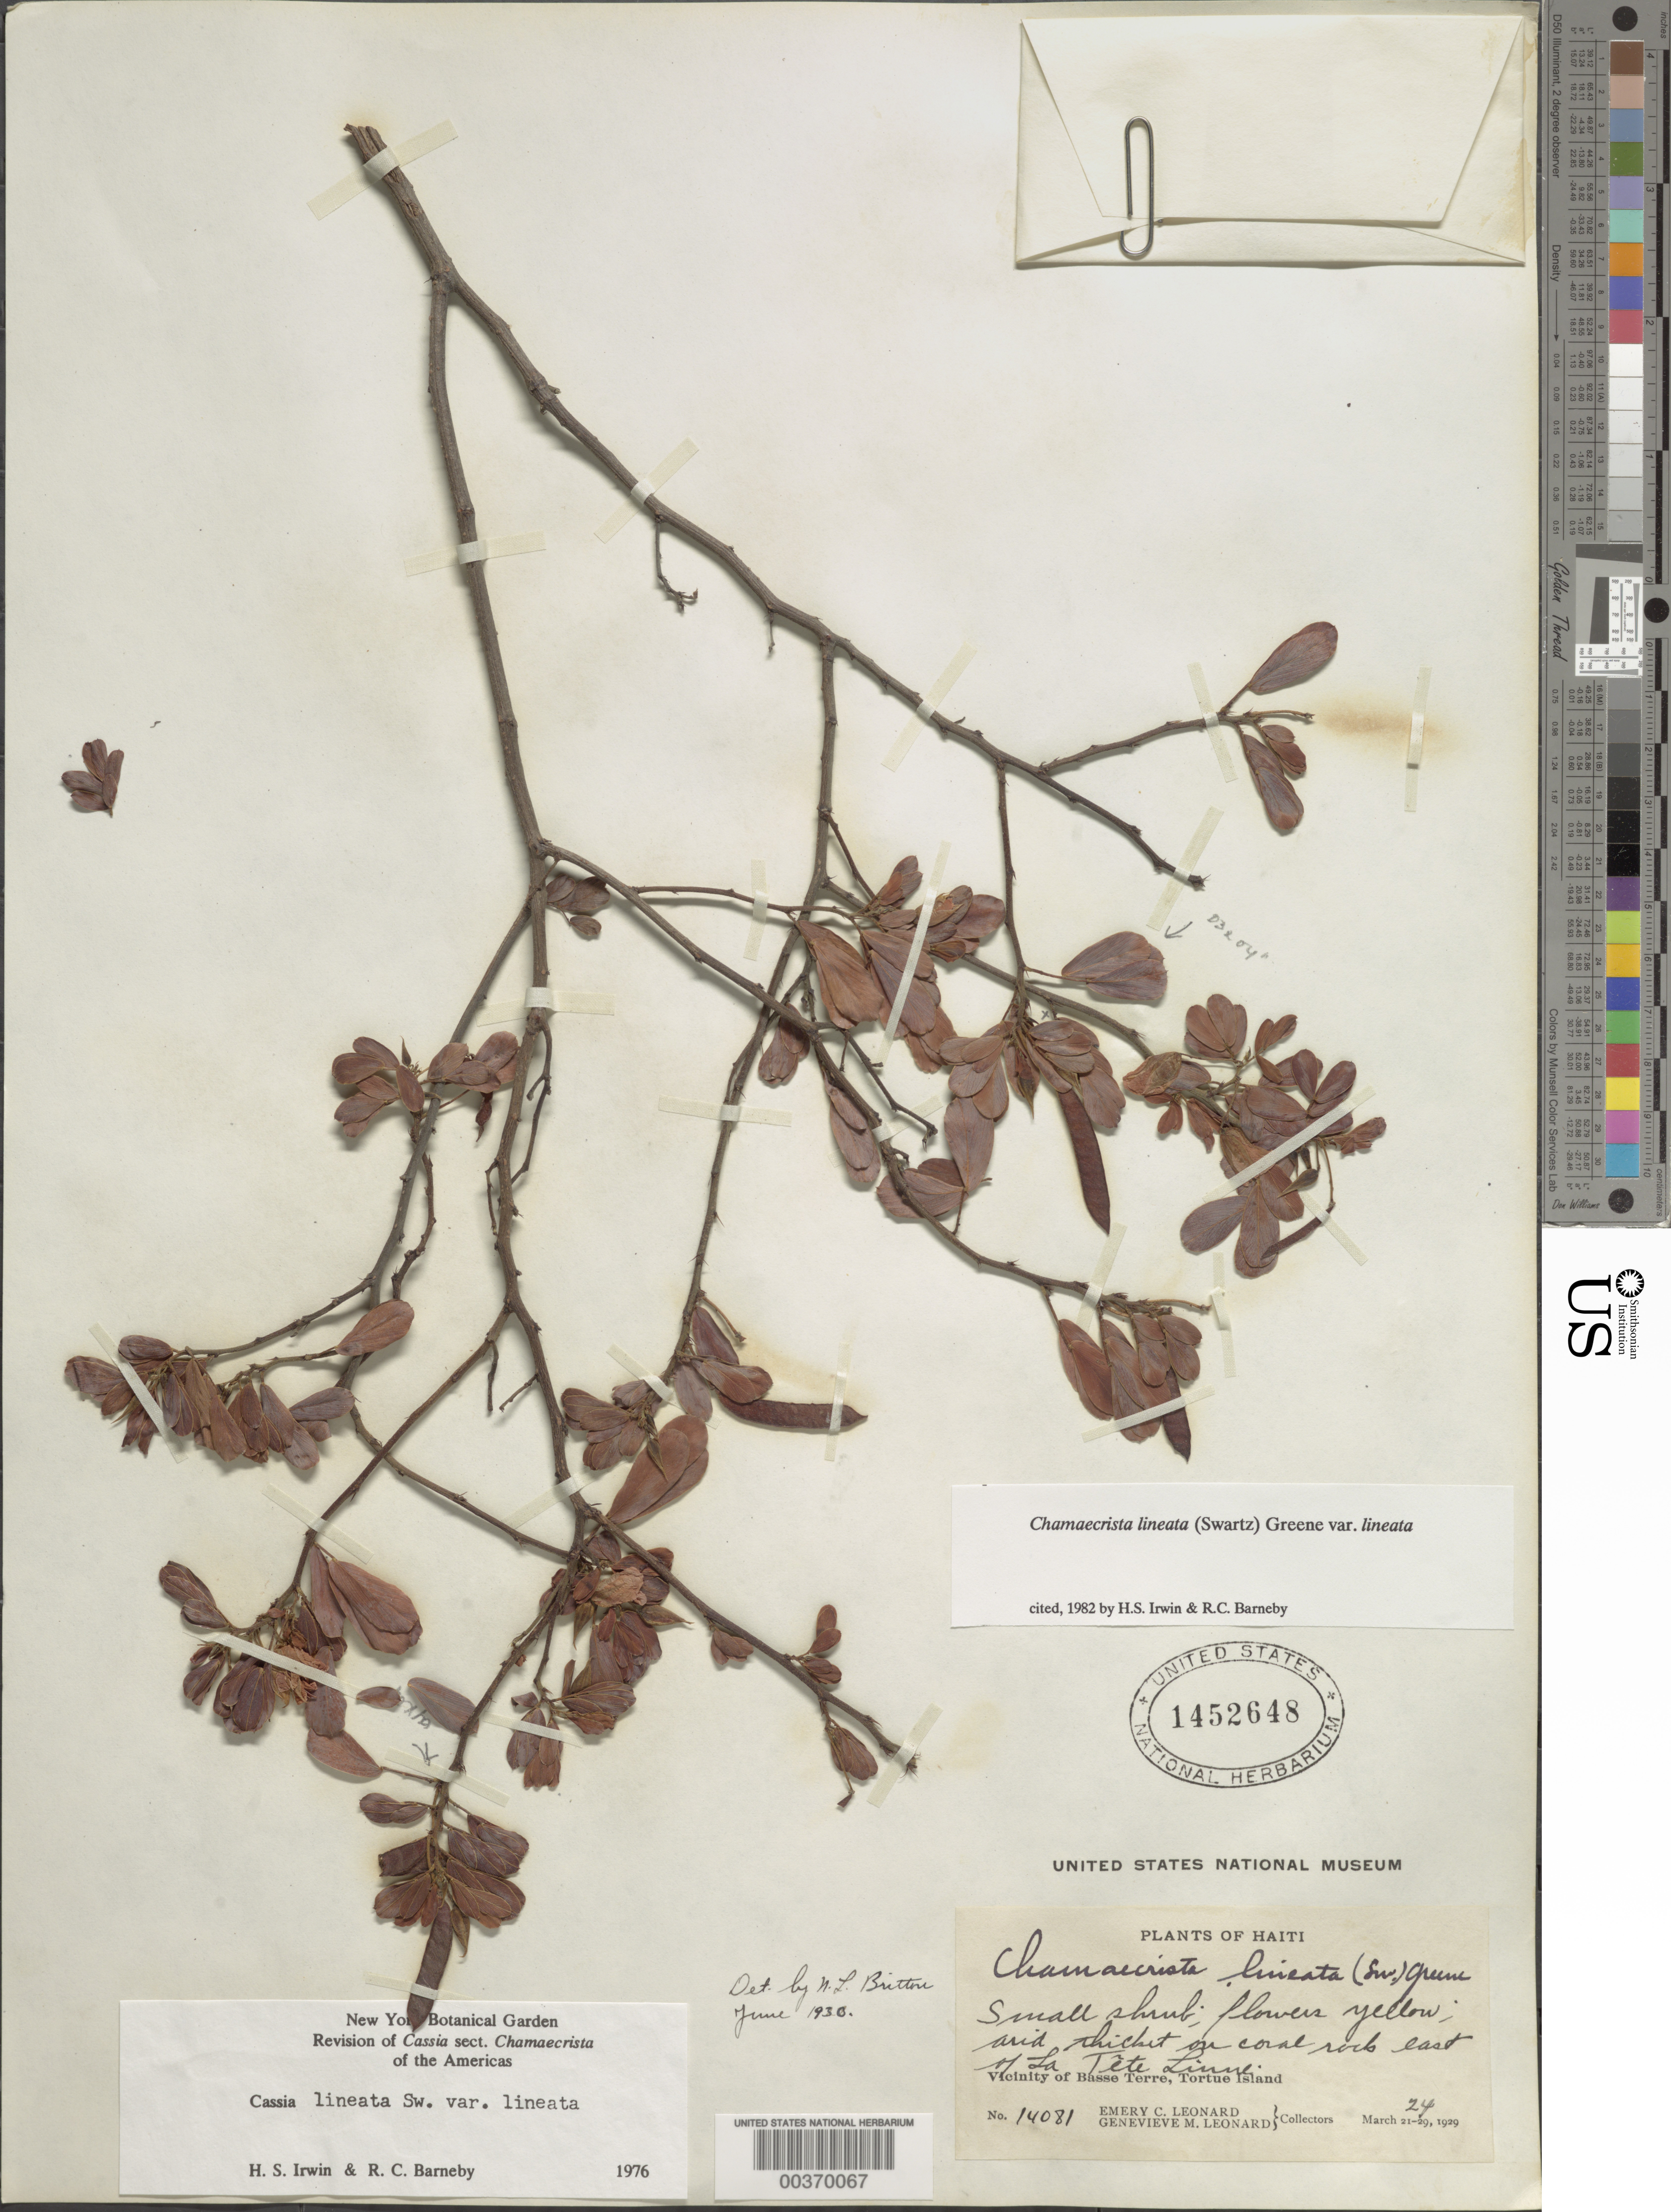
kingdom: Plantae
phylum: Tracheophyta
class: Magnoliopsida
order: Fabales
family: Fabaceae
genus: Chamaecrista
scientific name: Chamaecrista lineata var. lineata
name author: (Sw.) Greene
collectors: E. C. Leonard & G. M. Leonard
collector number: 14081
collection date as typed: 24 Mar 1929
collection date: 1929-03-24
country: Haiti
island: Hispaniola Island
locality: On coral rocks e of la tete linne; vicinity of basse terre, tortue i.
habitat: Arid thicket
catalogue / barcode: US 1452648